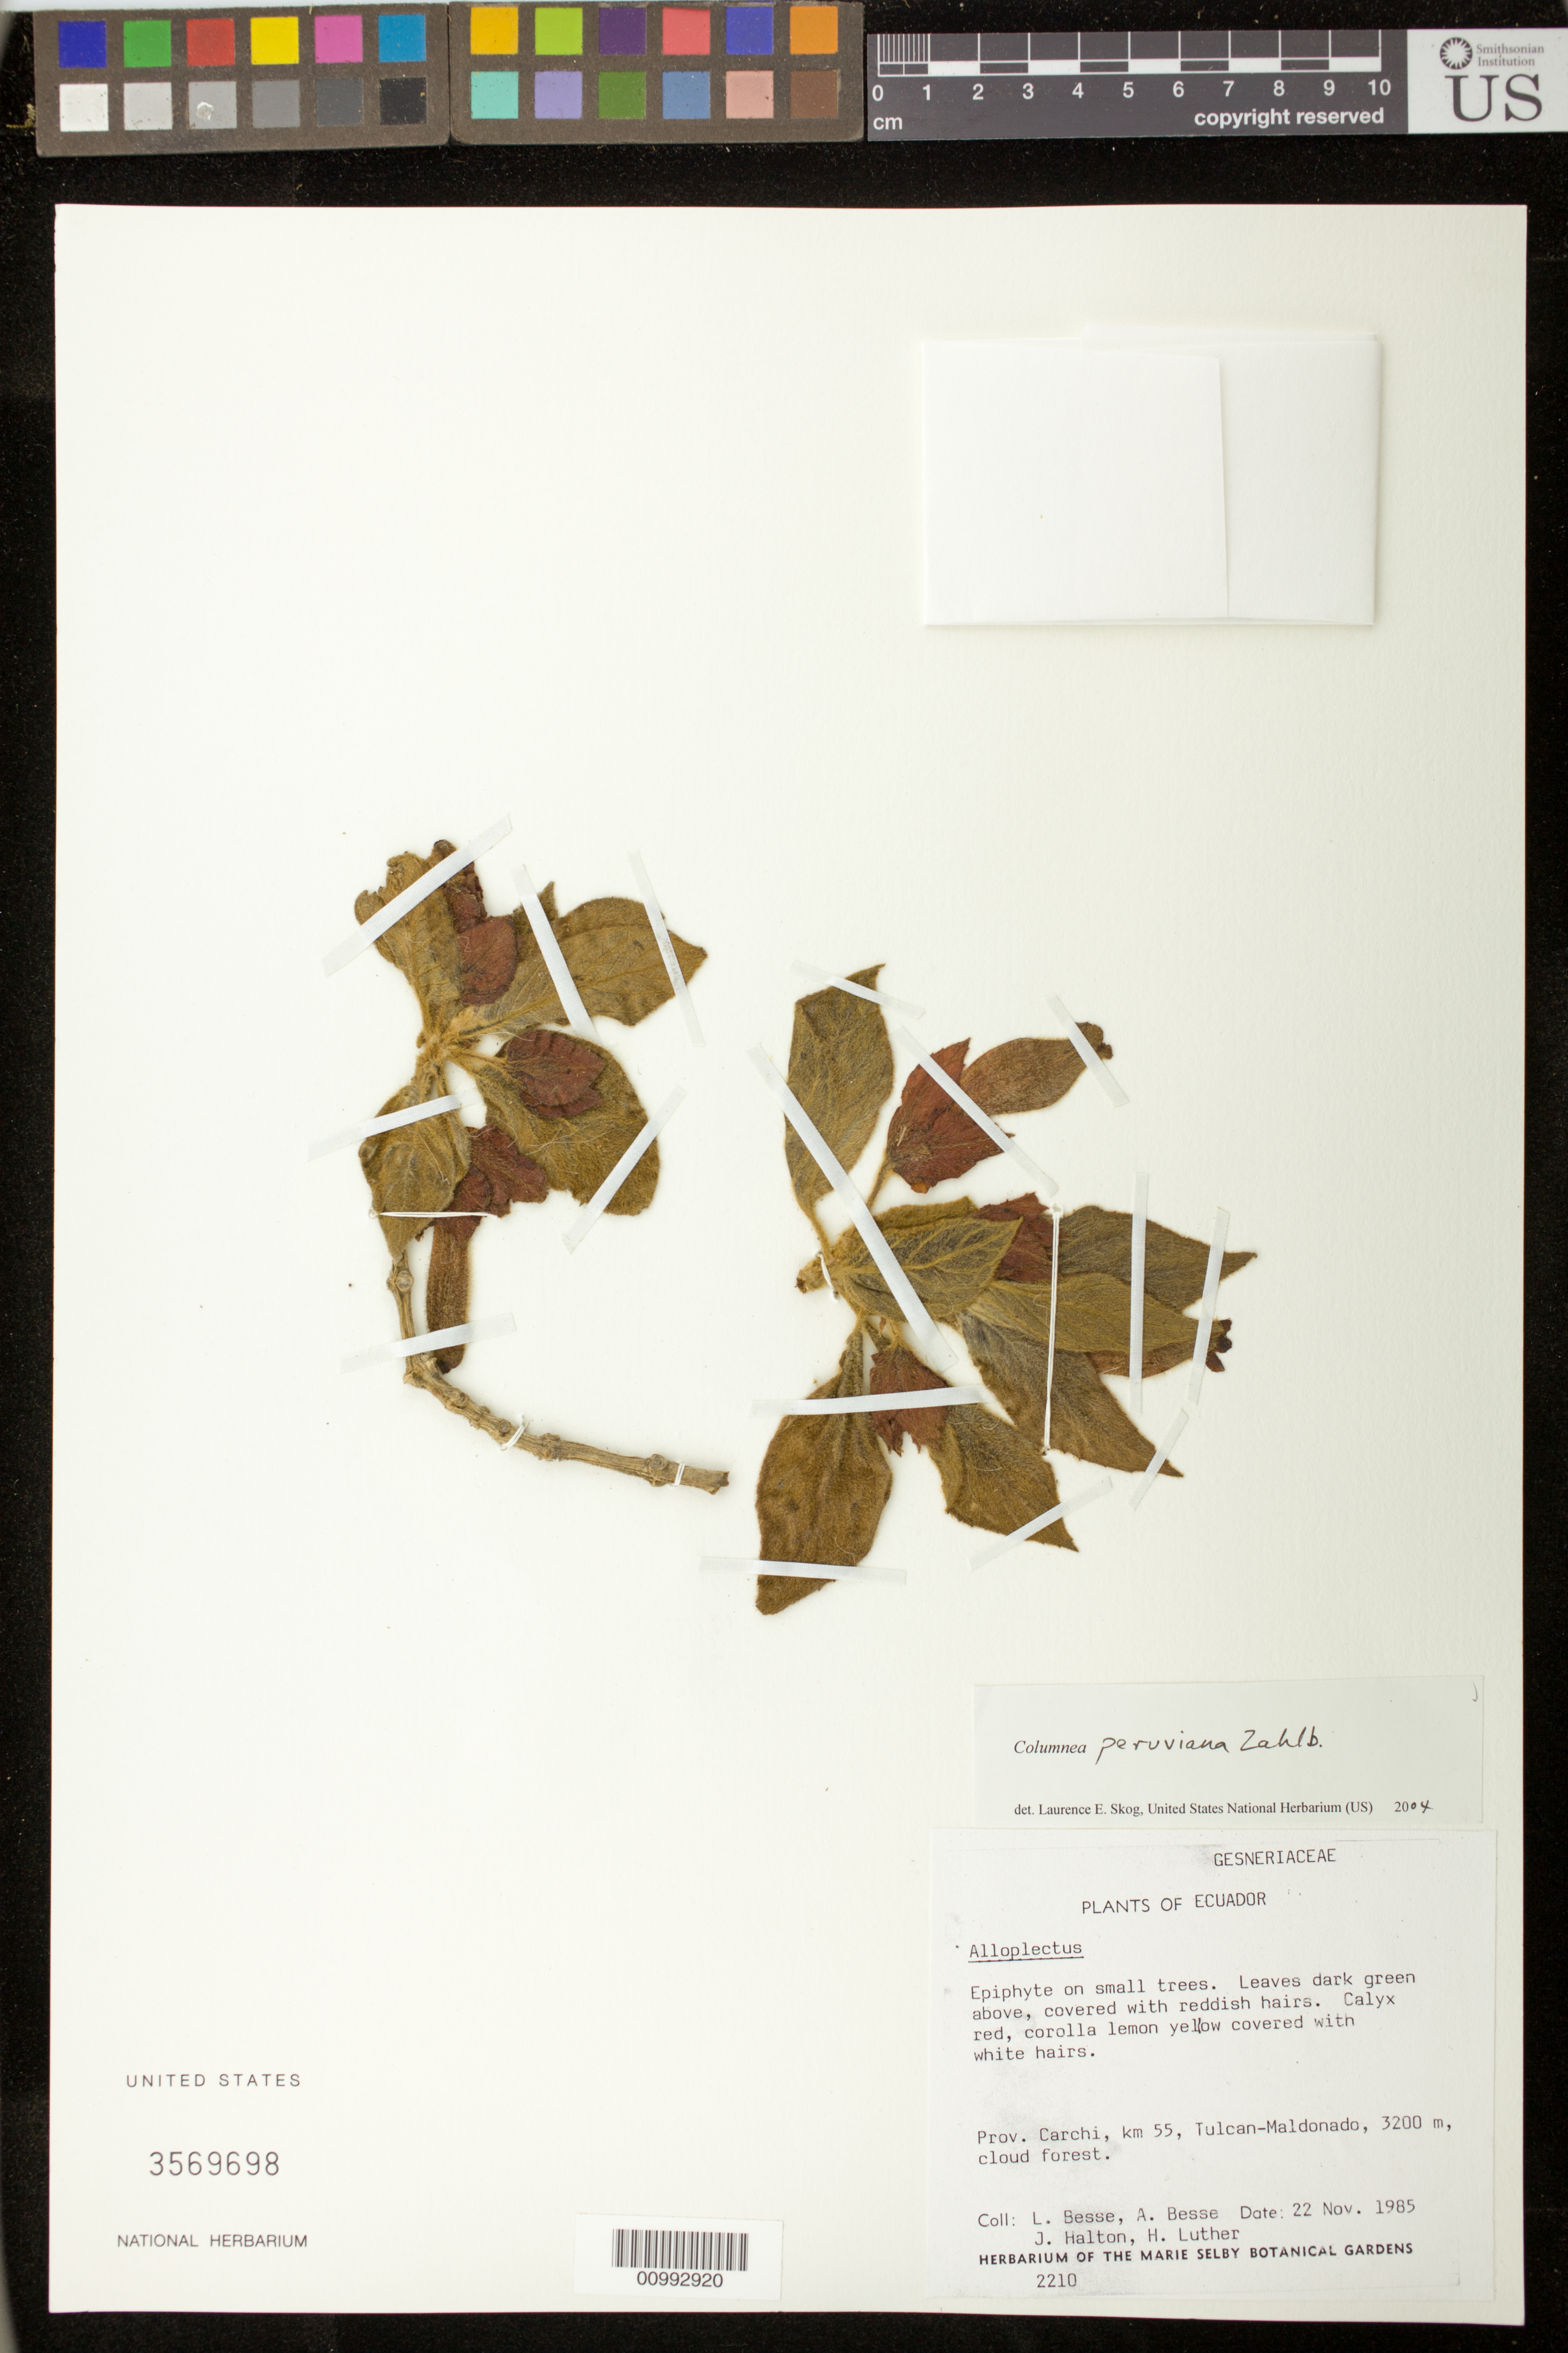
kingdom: Plantae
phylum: Tracheophyta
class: Magnoliopsida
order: Lamiales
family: Gesneriaceae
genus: Columnea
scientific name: Columnea dielsii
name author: Mansf.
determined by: Skog, Laurence E.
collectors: L. Besse, A. Besse, J. Halton & Harry E. Luther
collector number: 2210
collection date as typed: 22 Nov 1985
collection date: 1985-11-22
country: Ecuador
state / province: Carchi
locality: km 55, Tulcan-Maldonado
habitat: Cloud forest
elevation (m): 3200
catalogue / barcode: US 3569698